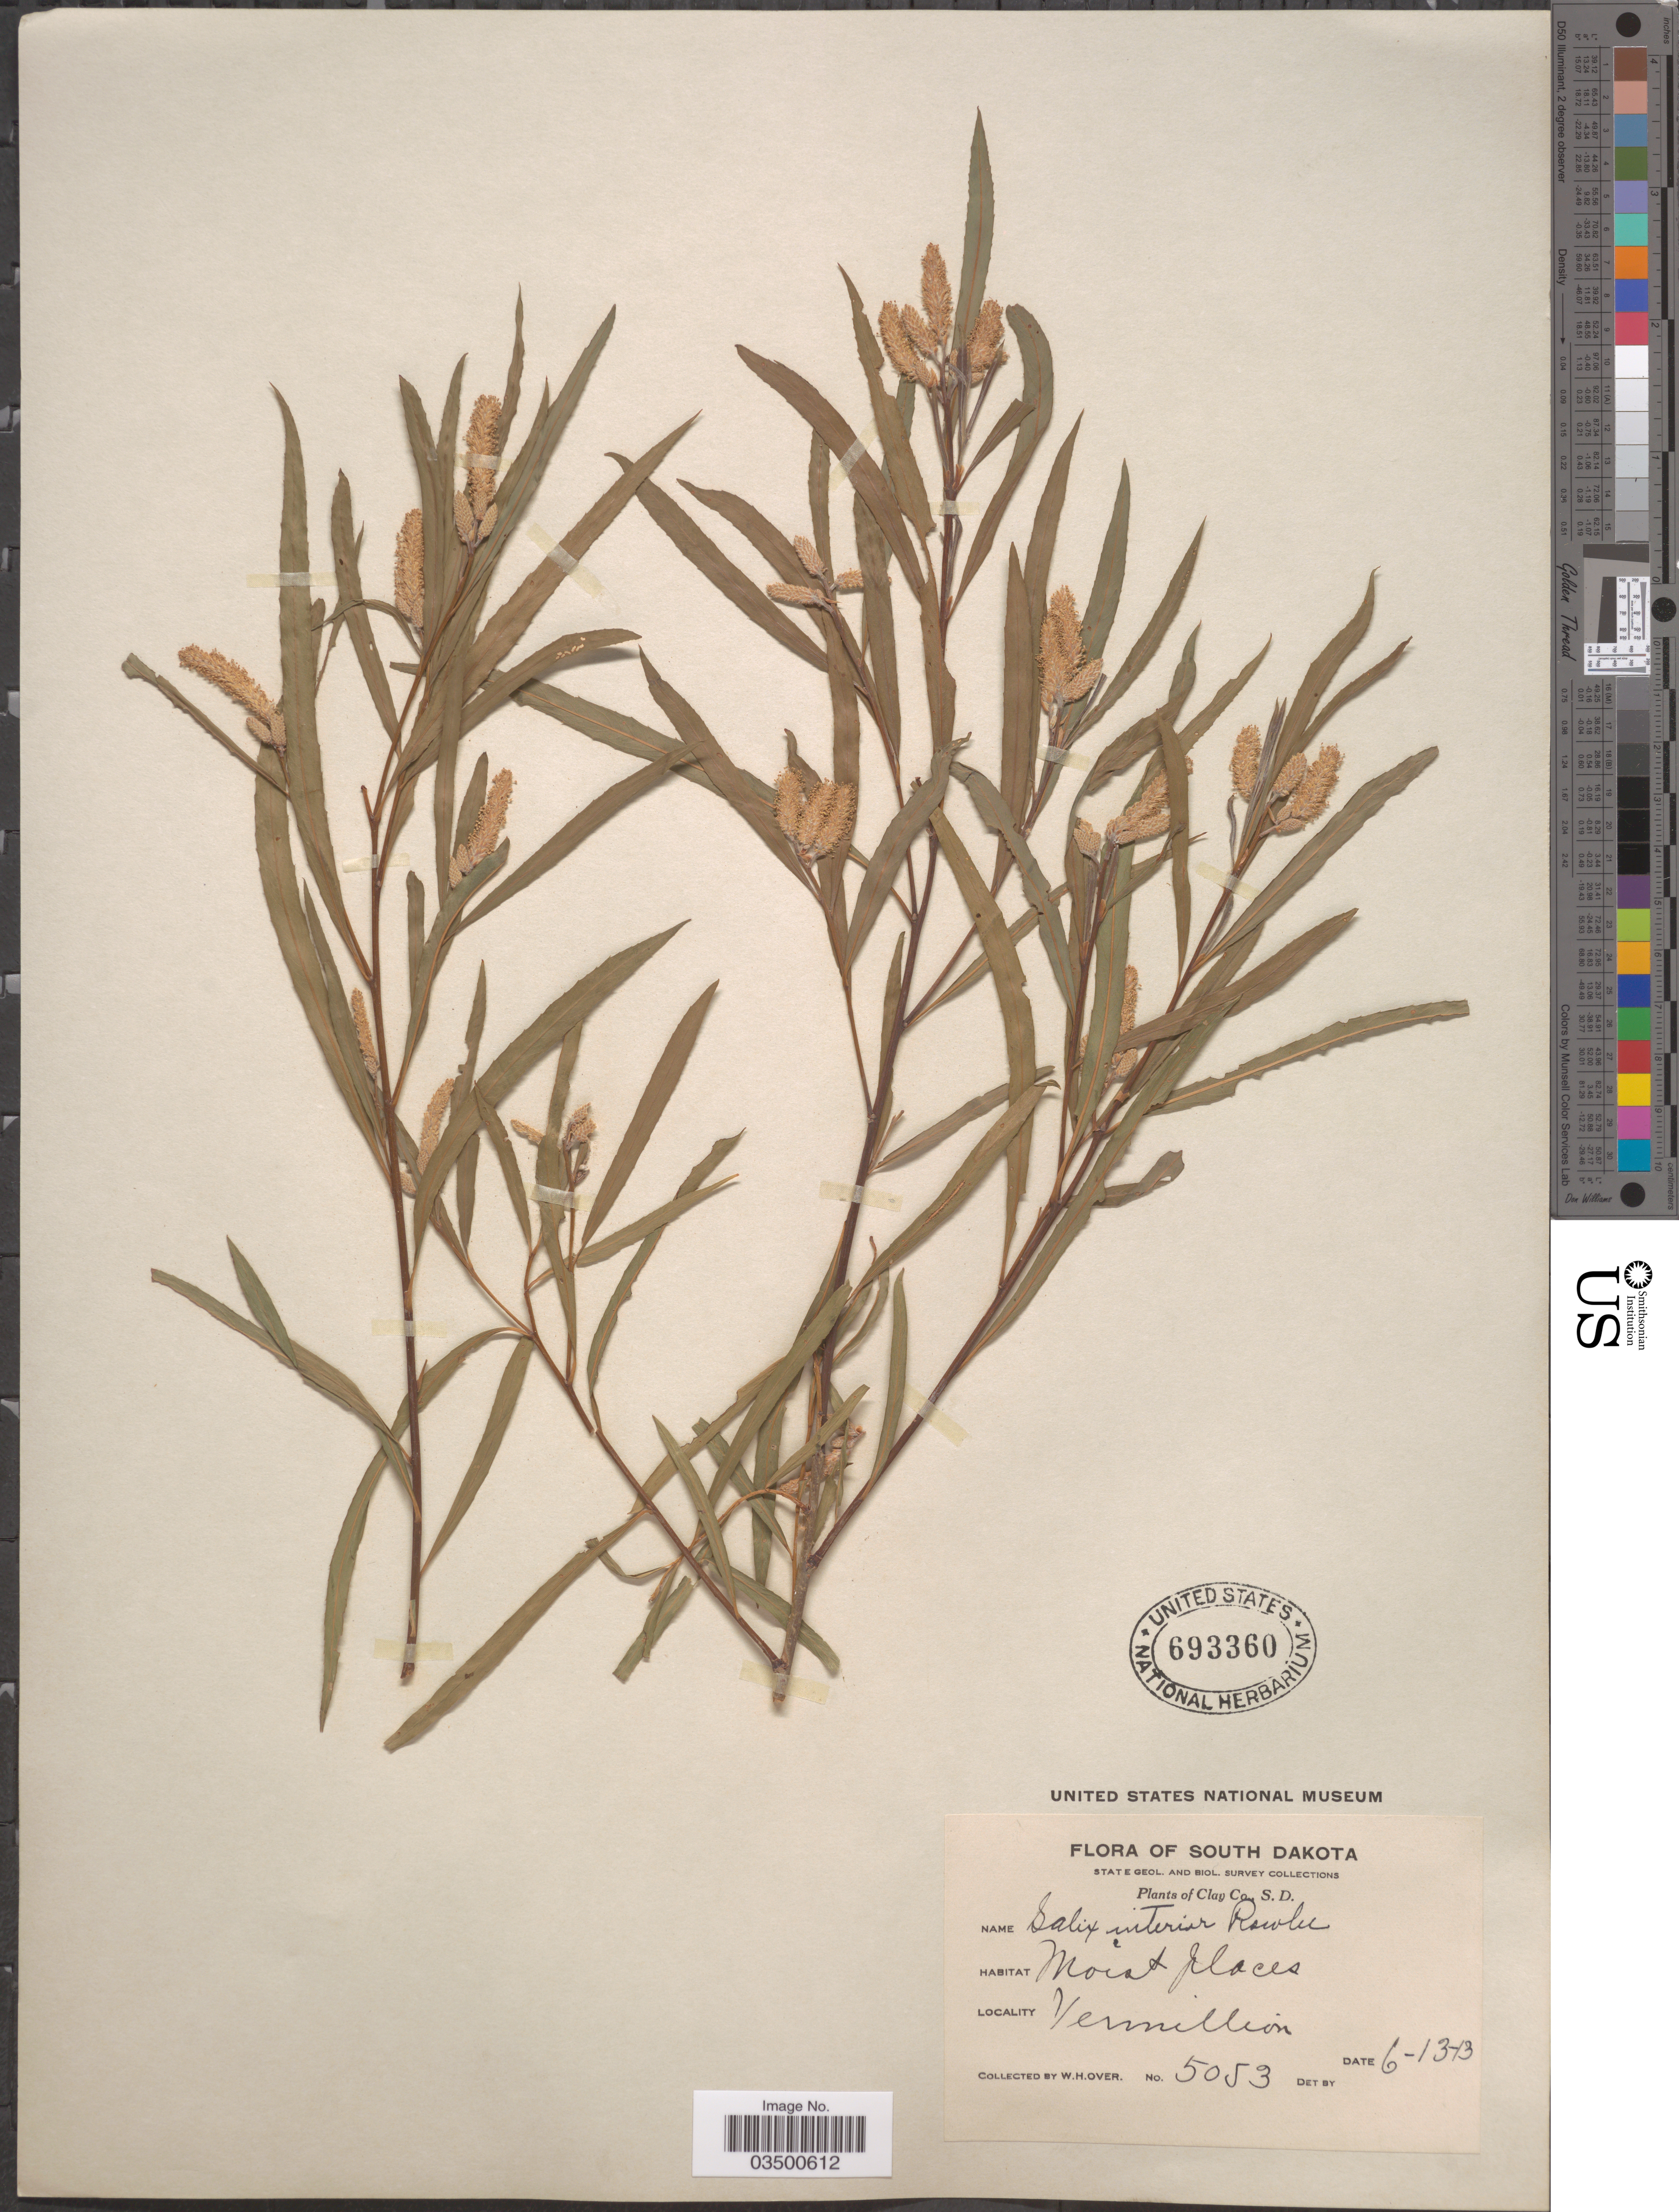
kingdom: Plantae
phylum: Tracheophyta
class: Magnoliopsida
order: Malpighiales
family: Salicaceae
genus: Salix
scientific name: Salix interior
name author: Rowlee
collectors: W. Over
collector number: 5053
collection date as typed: Transcribed d/m/y: 13/6/13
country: United States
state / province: South Dakota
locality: Clay Co. Vermillion.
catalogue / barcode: US 693360